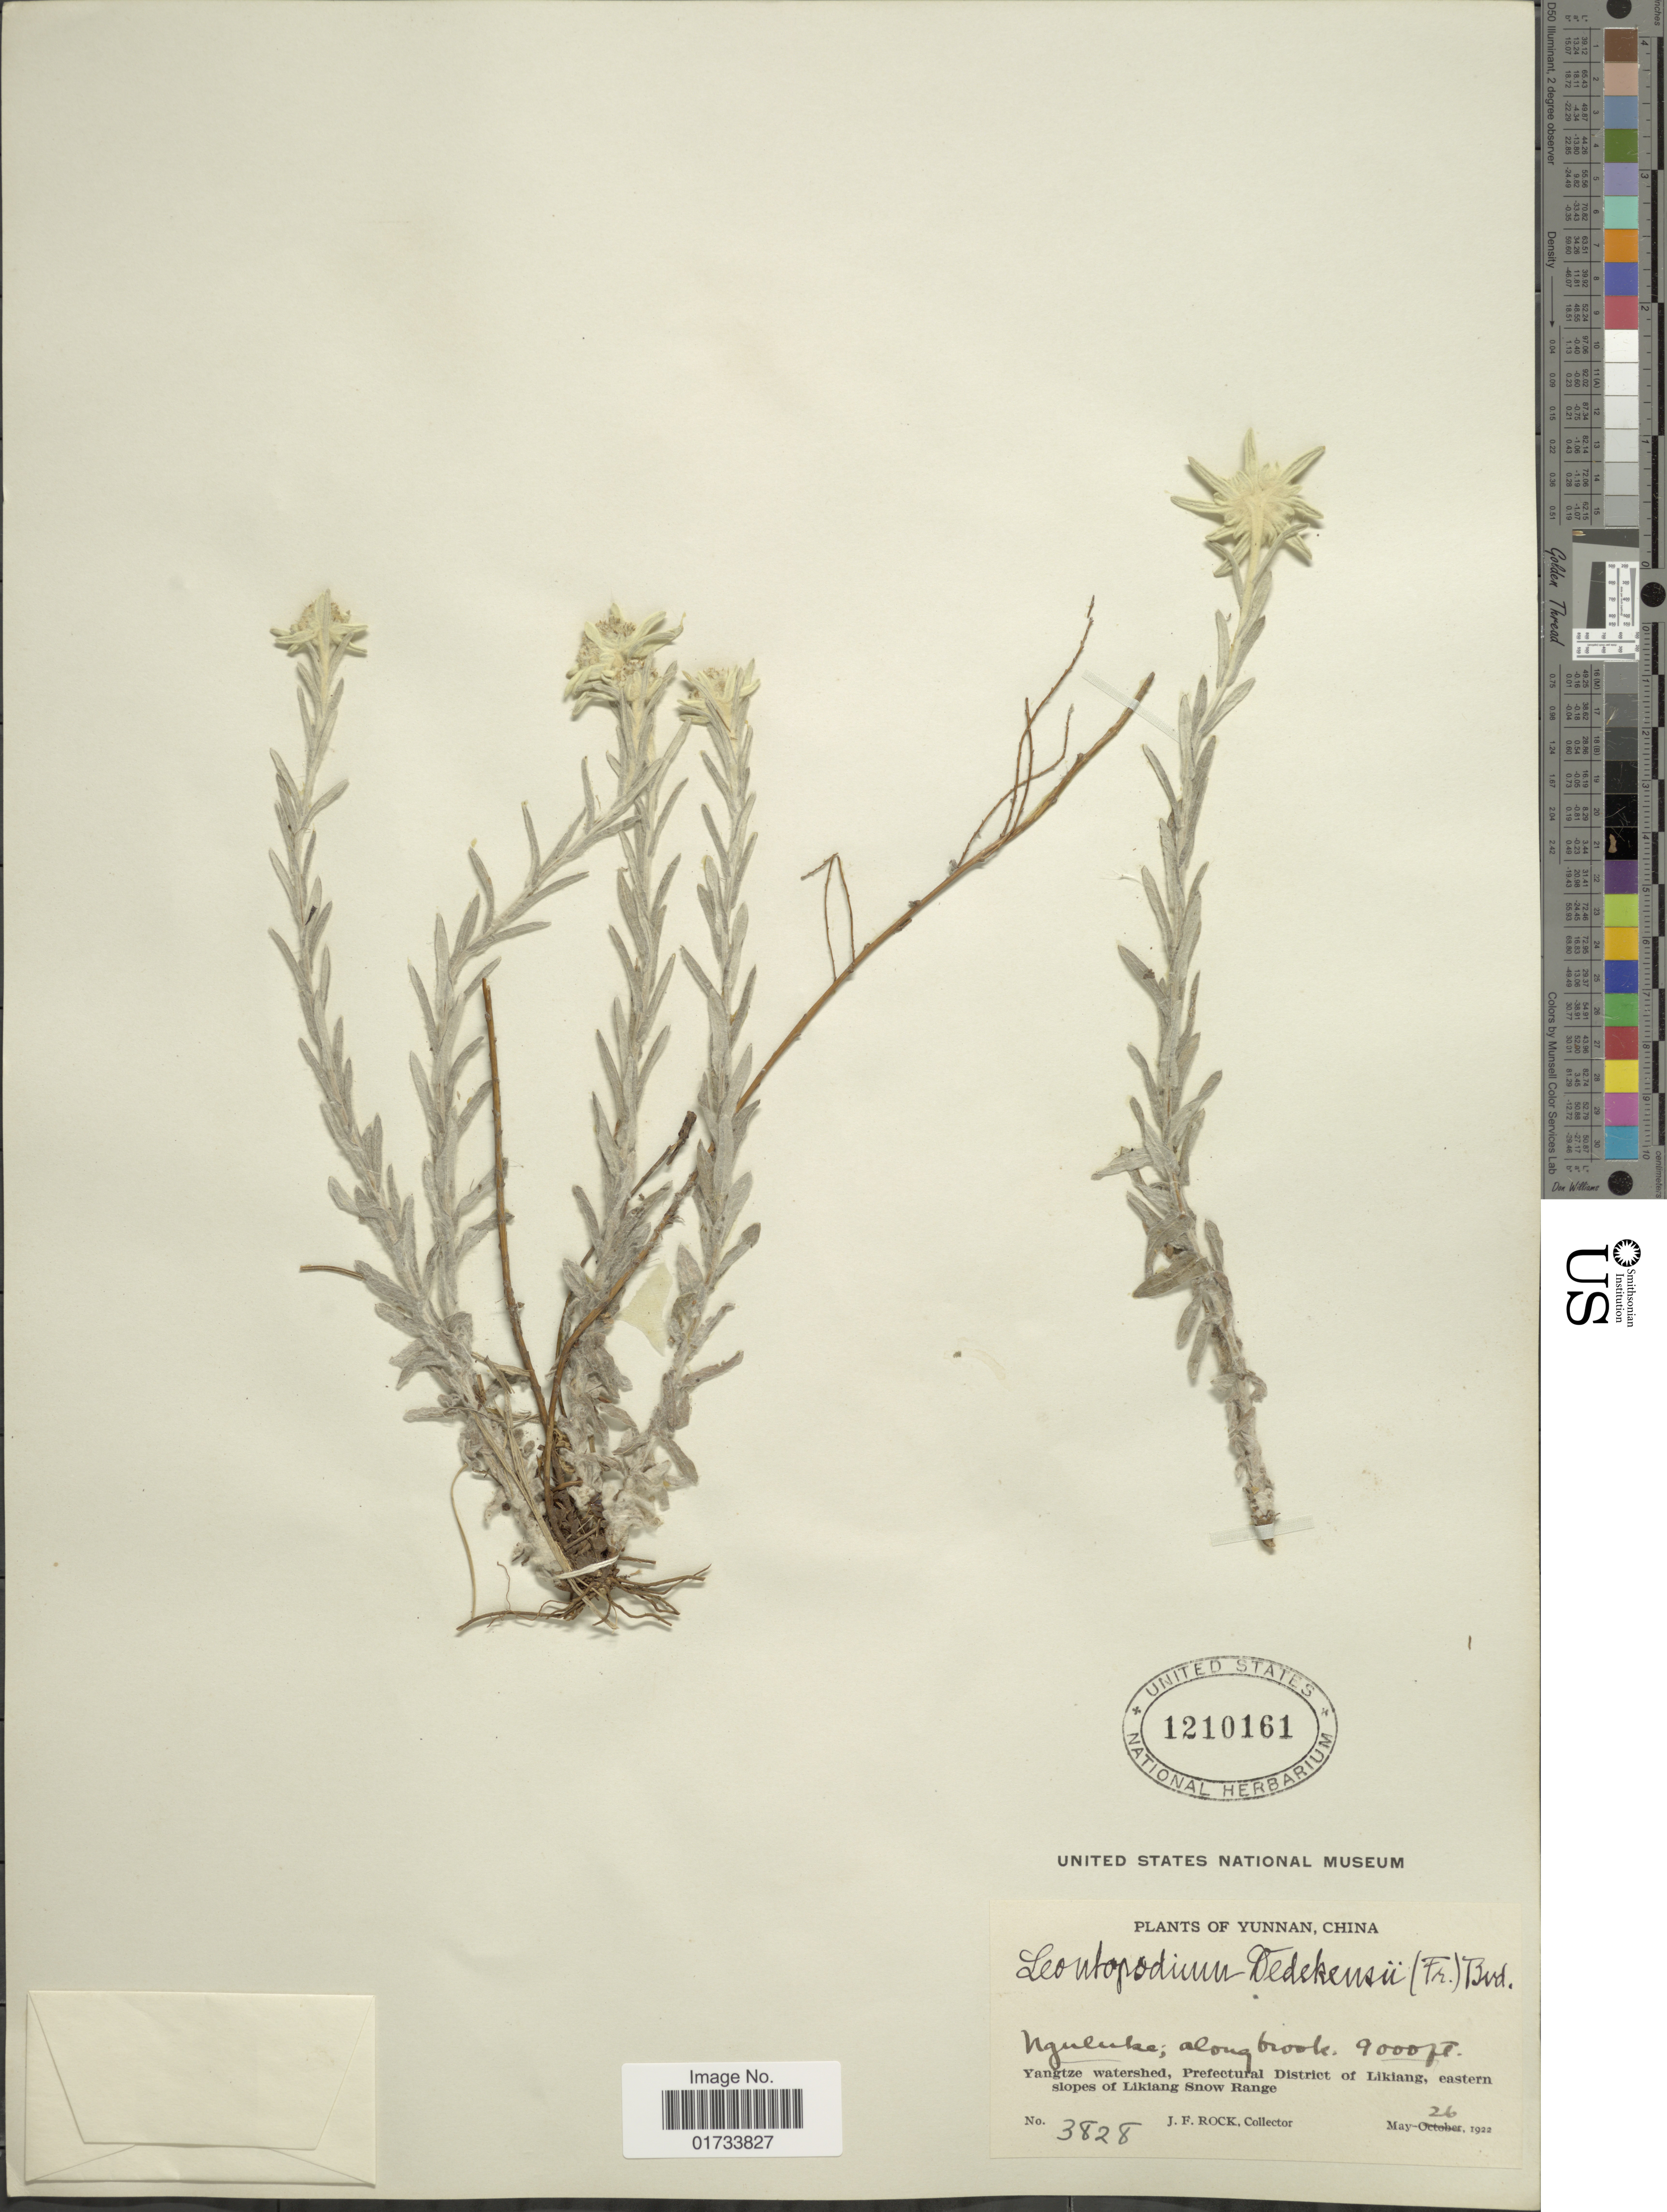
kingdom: Plantae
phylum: Tracheophyta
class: Magnoliopsida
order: Asterales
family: Asteraceae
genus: Leontopodium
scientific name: Leontopodium dedekensii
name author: (Bureau & Franch.) Beauverd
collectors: J. Rock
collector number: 3828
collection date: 1922-05-26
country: China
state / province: Yunnan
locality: Nguluke; along brook, Yangtze watershed, Prefectural District of Likiang, eastern slopes of Likiang Snow Range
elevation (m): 2743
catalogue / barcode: US 12101616